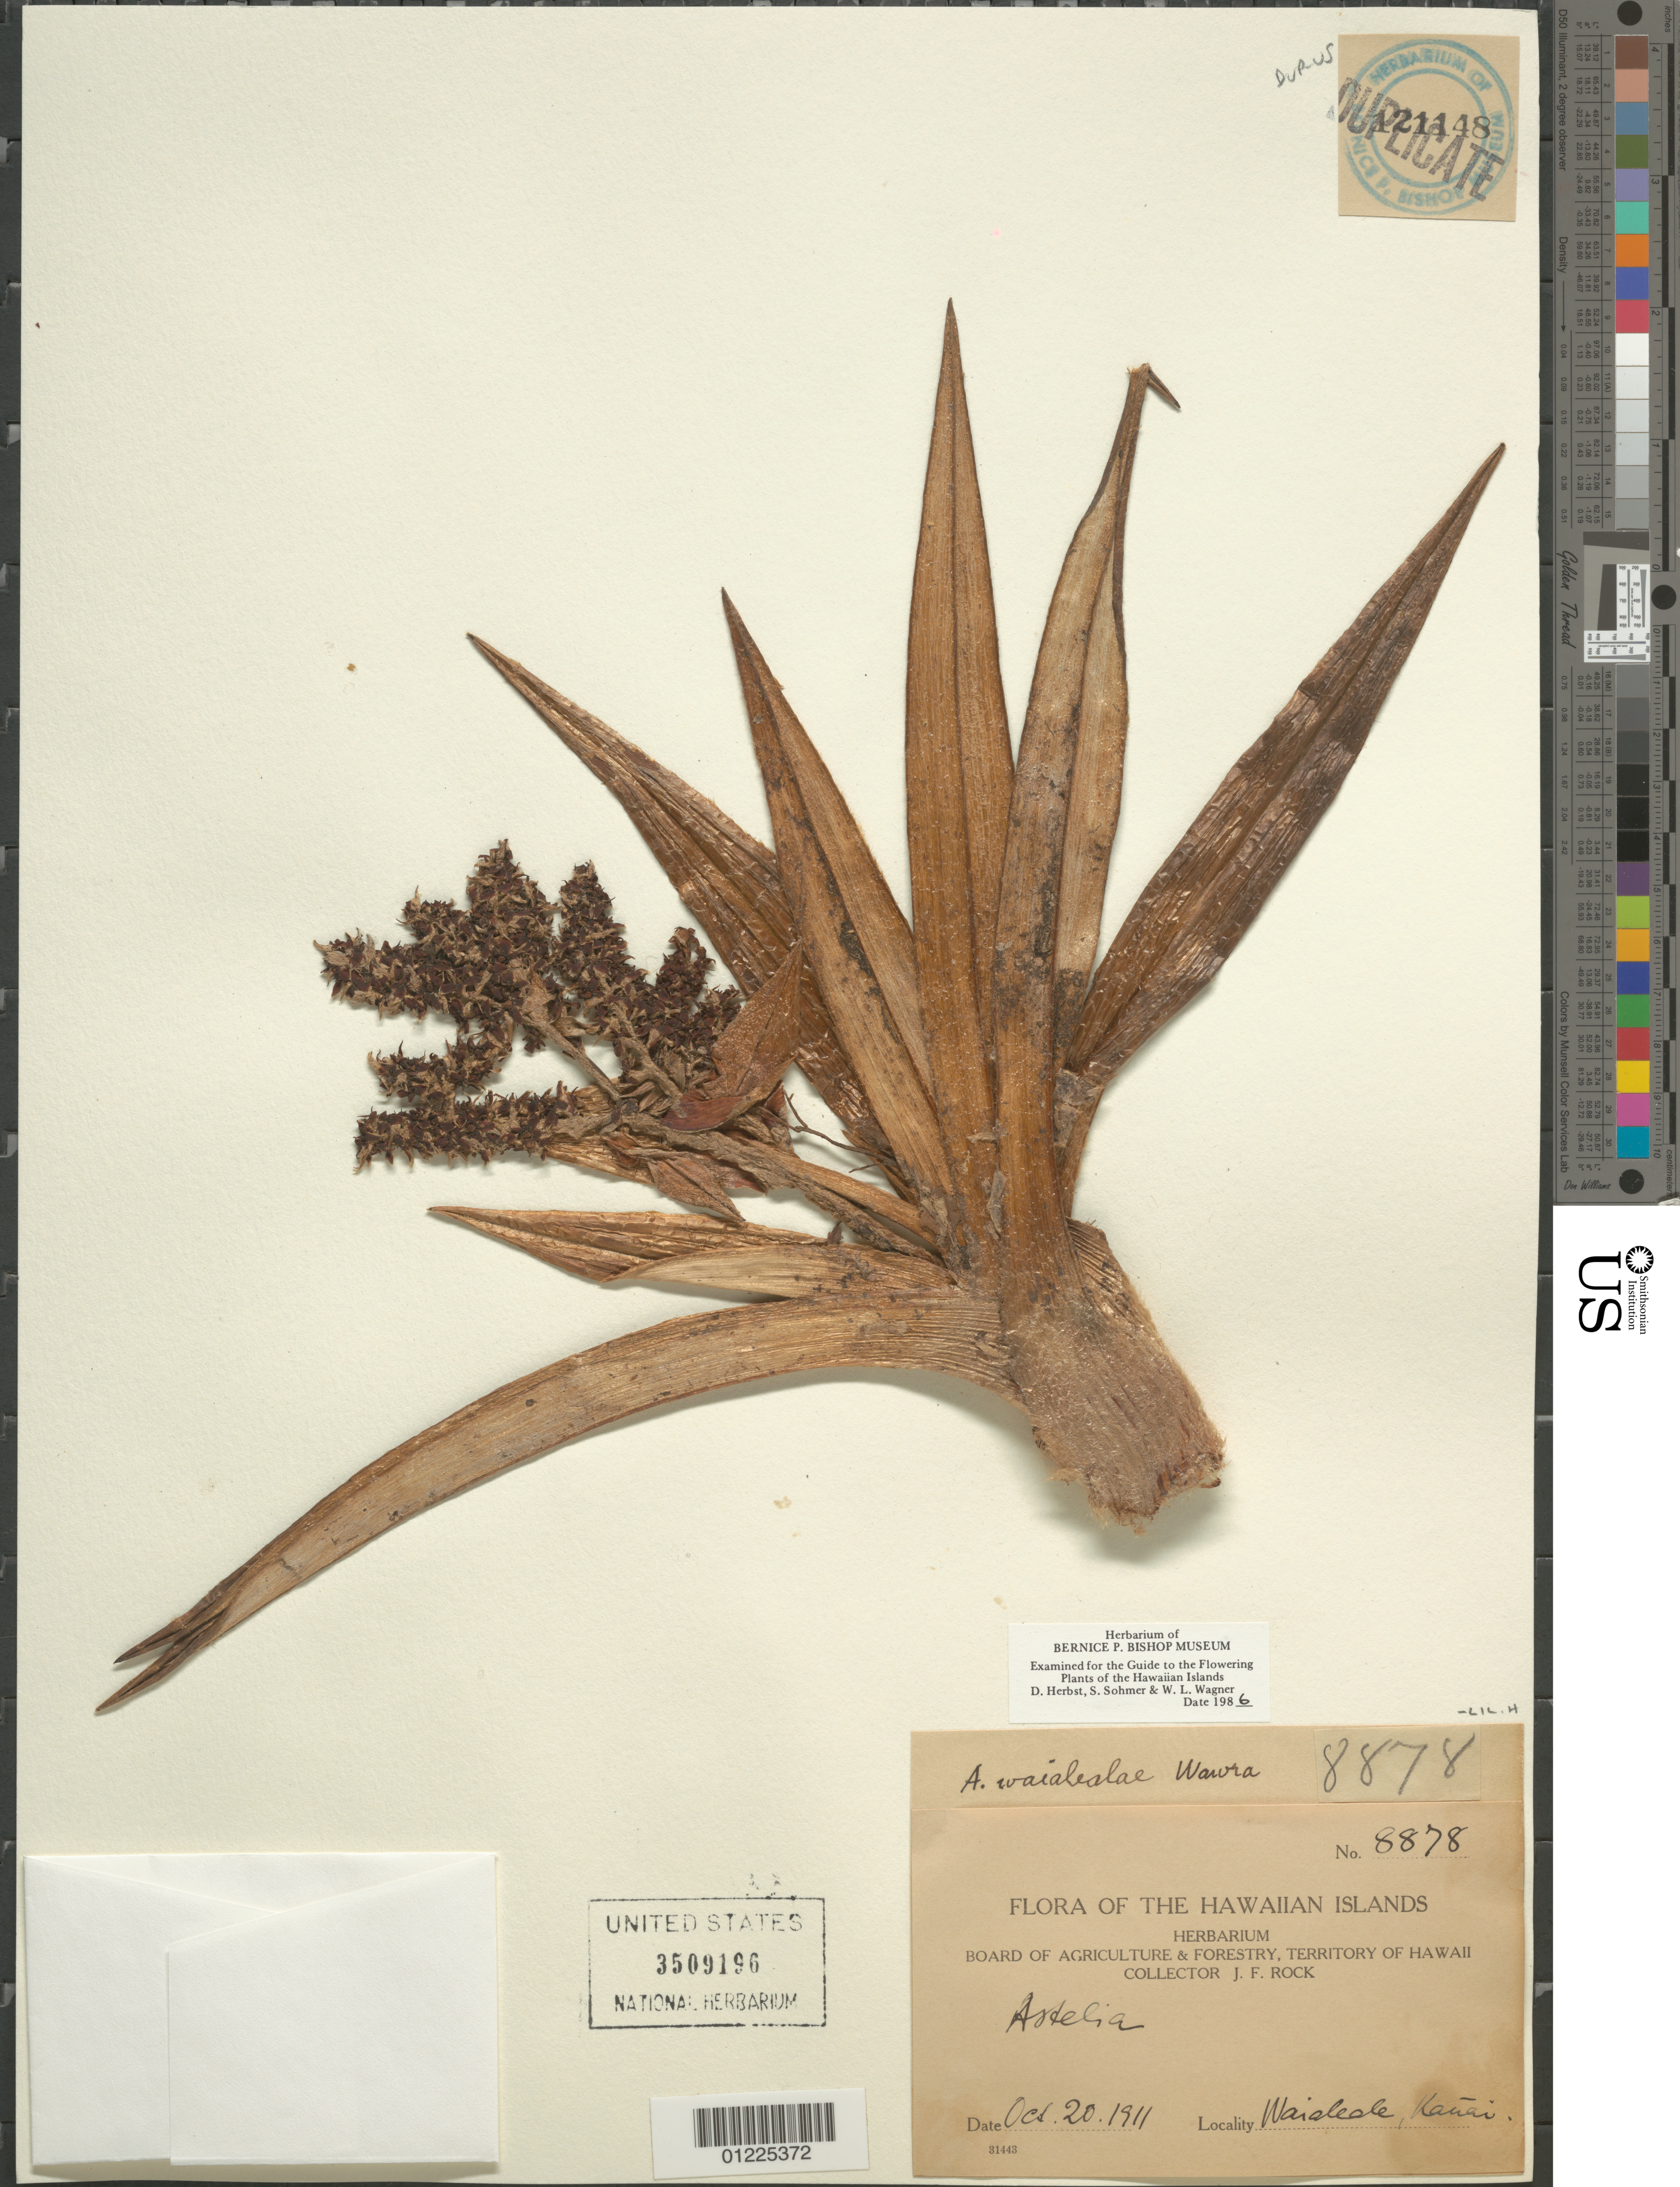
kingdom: Plantae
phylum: Tracheophyta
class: Liliopsida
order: Asparagales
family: Asteliaceae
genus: Astelia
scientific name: Astelia waialealae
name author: Wawra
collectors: J. F. Rock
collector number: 8878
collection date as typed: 20 Oct 1911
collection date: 1911-10-20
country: United States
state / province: Hawaii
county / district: Kauai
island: Kaua'i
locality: Waialeale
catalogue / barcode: US 3509196